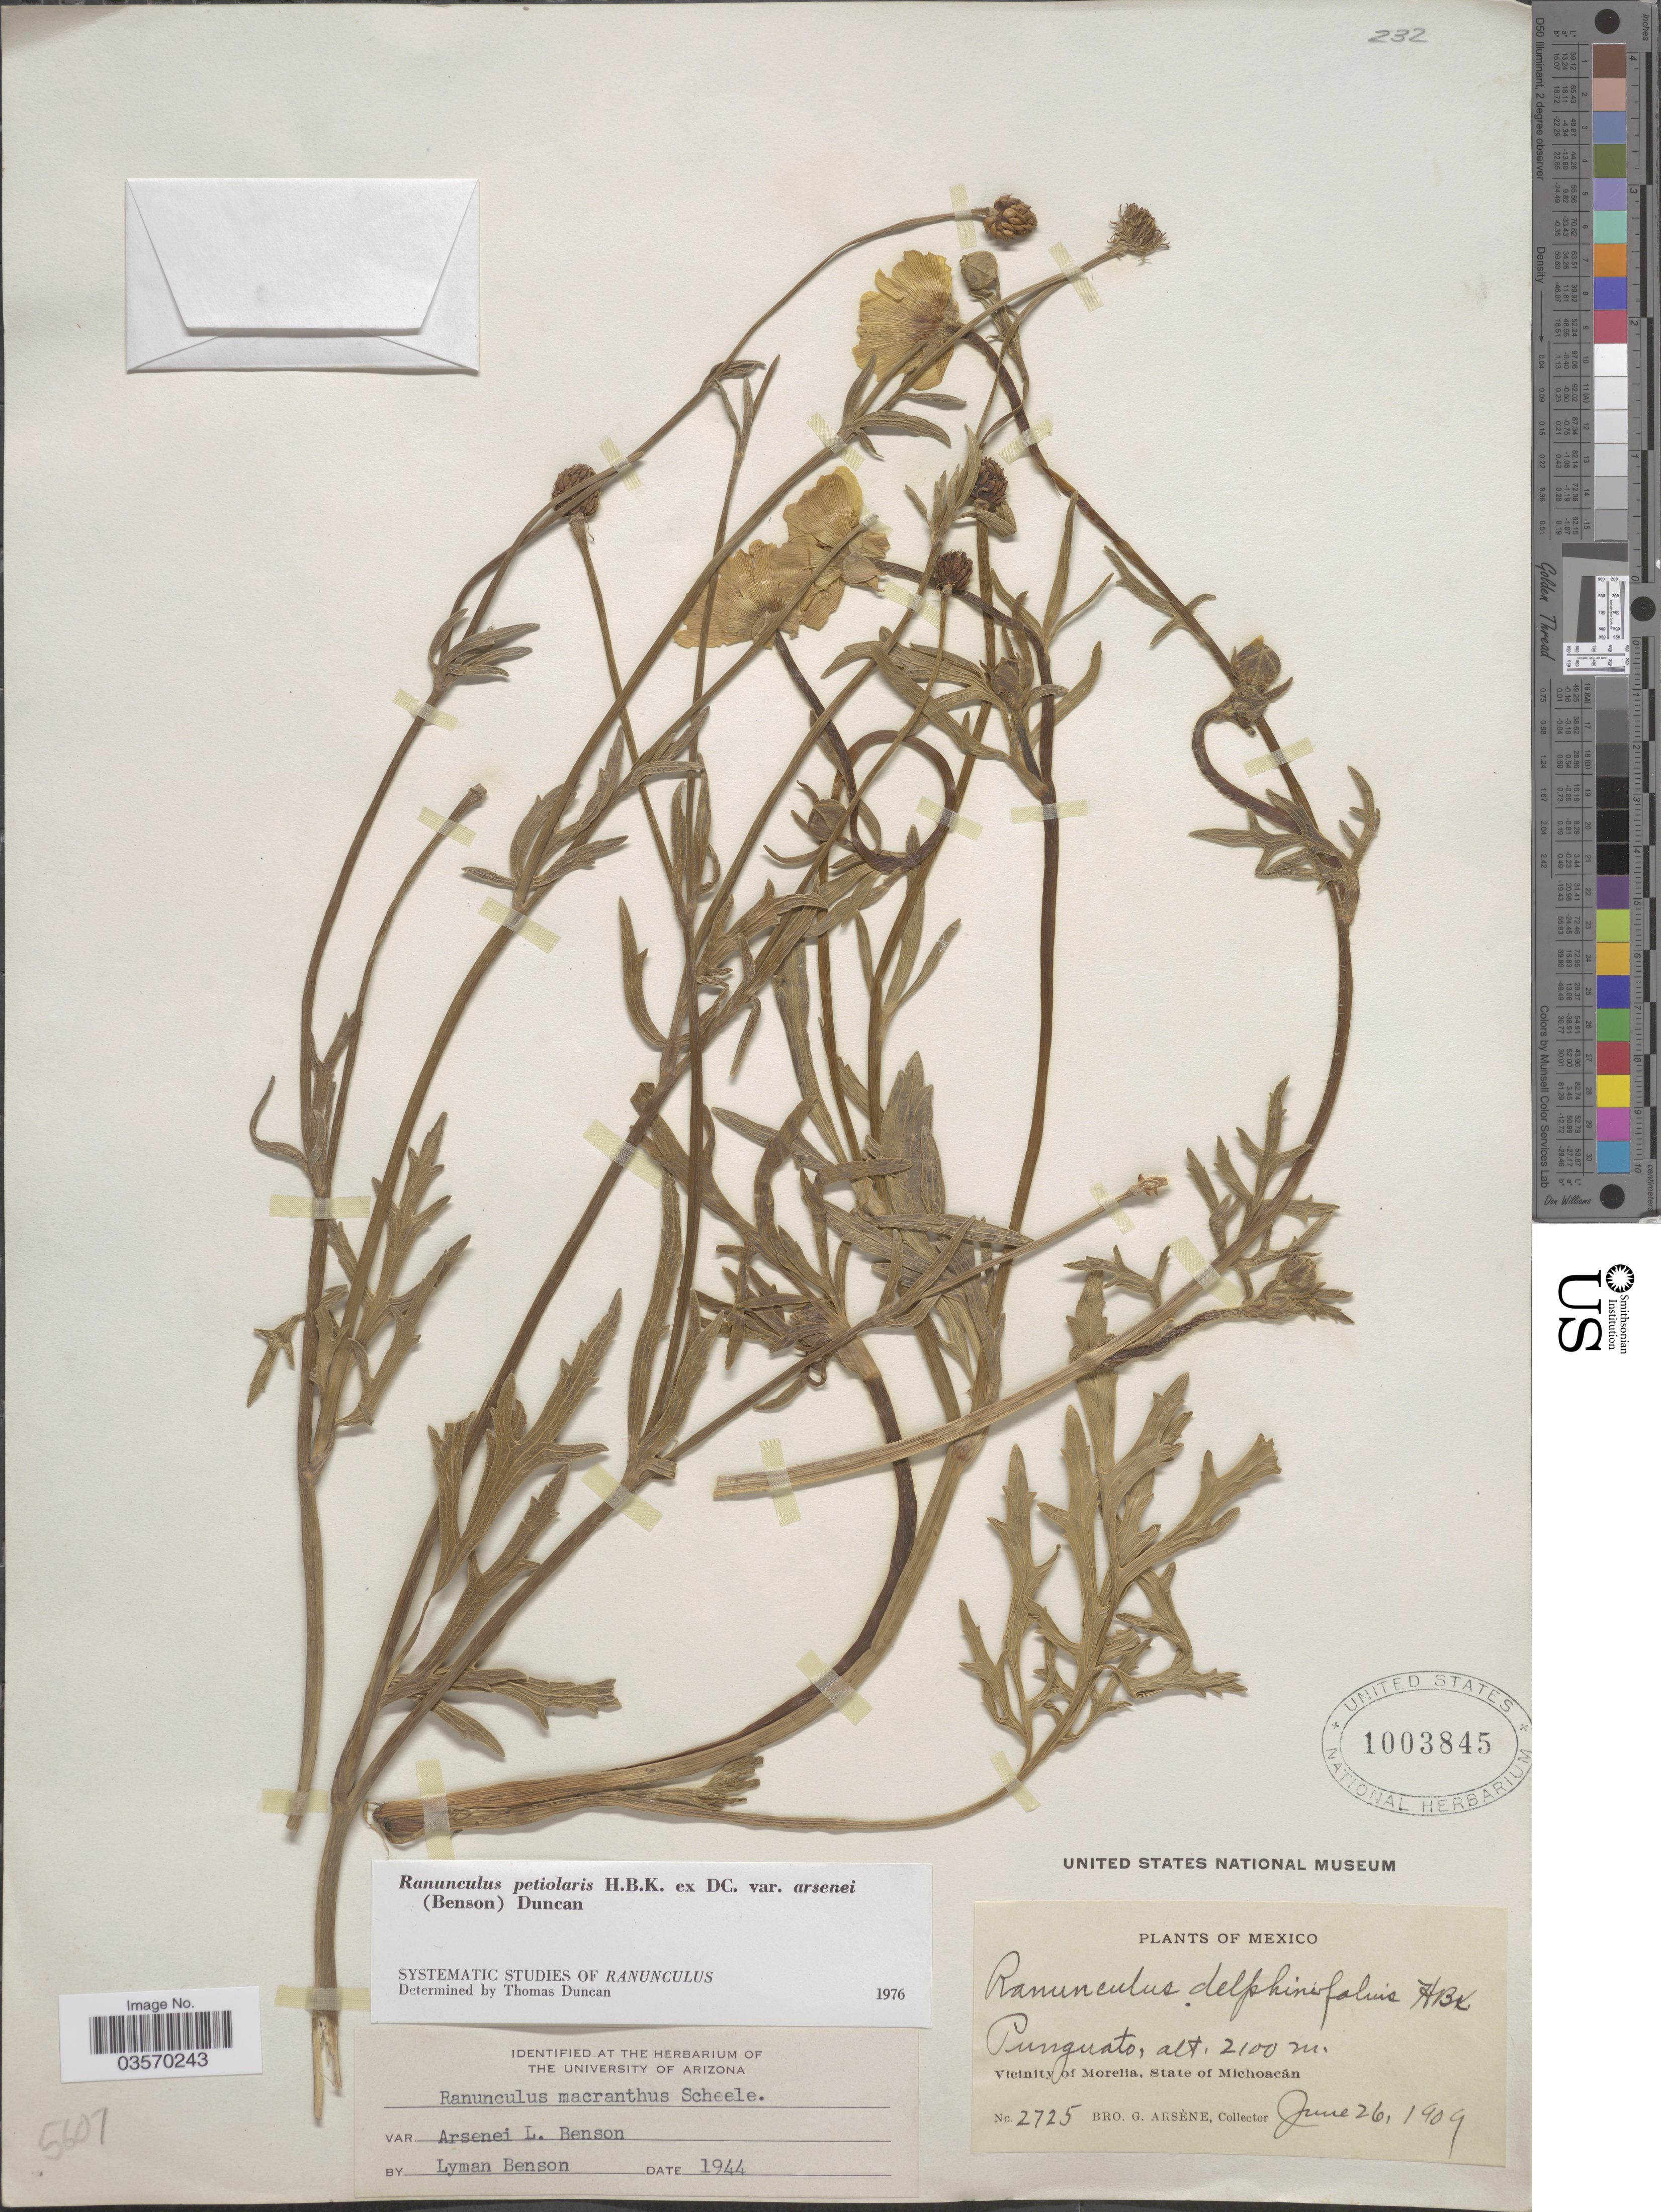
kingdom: Plantae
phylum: Tracheophyta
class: Magnoliopsida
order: Ranunculales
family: Ranunculaceae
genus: Ranunculus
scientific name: Ranunculus petiolaris var. arsenei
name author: (L.D. Benson) Duncan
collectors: Bro. G. Arsène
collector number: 2725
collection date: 1909-06-26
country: Mexico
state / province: Michoacán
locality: Punguato. Vicinity of Morelia.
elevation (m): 2100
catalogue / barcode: US 1003845